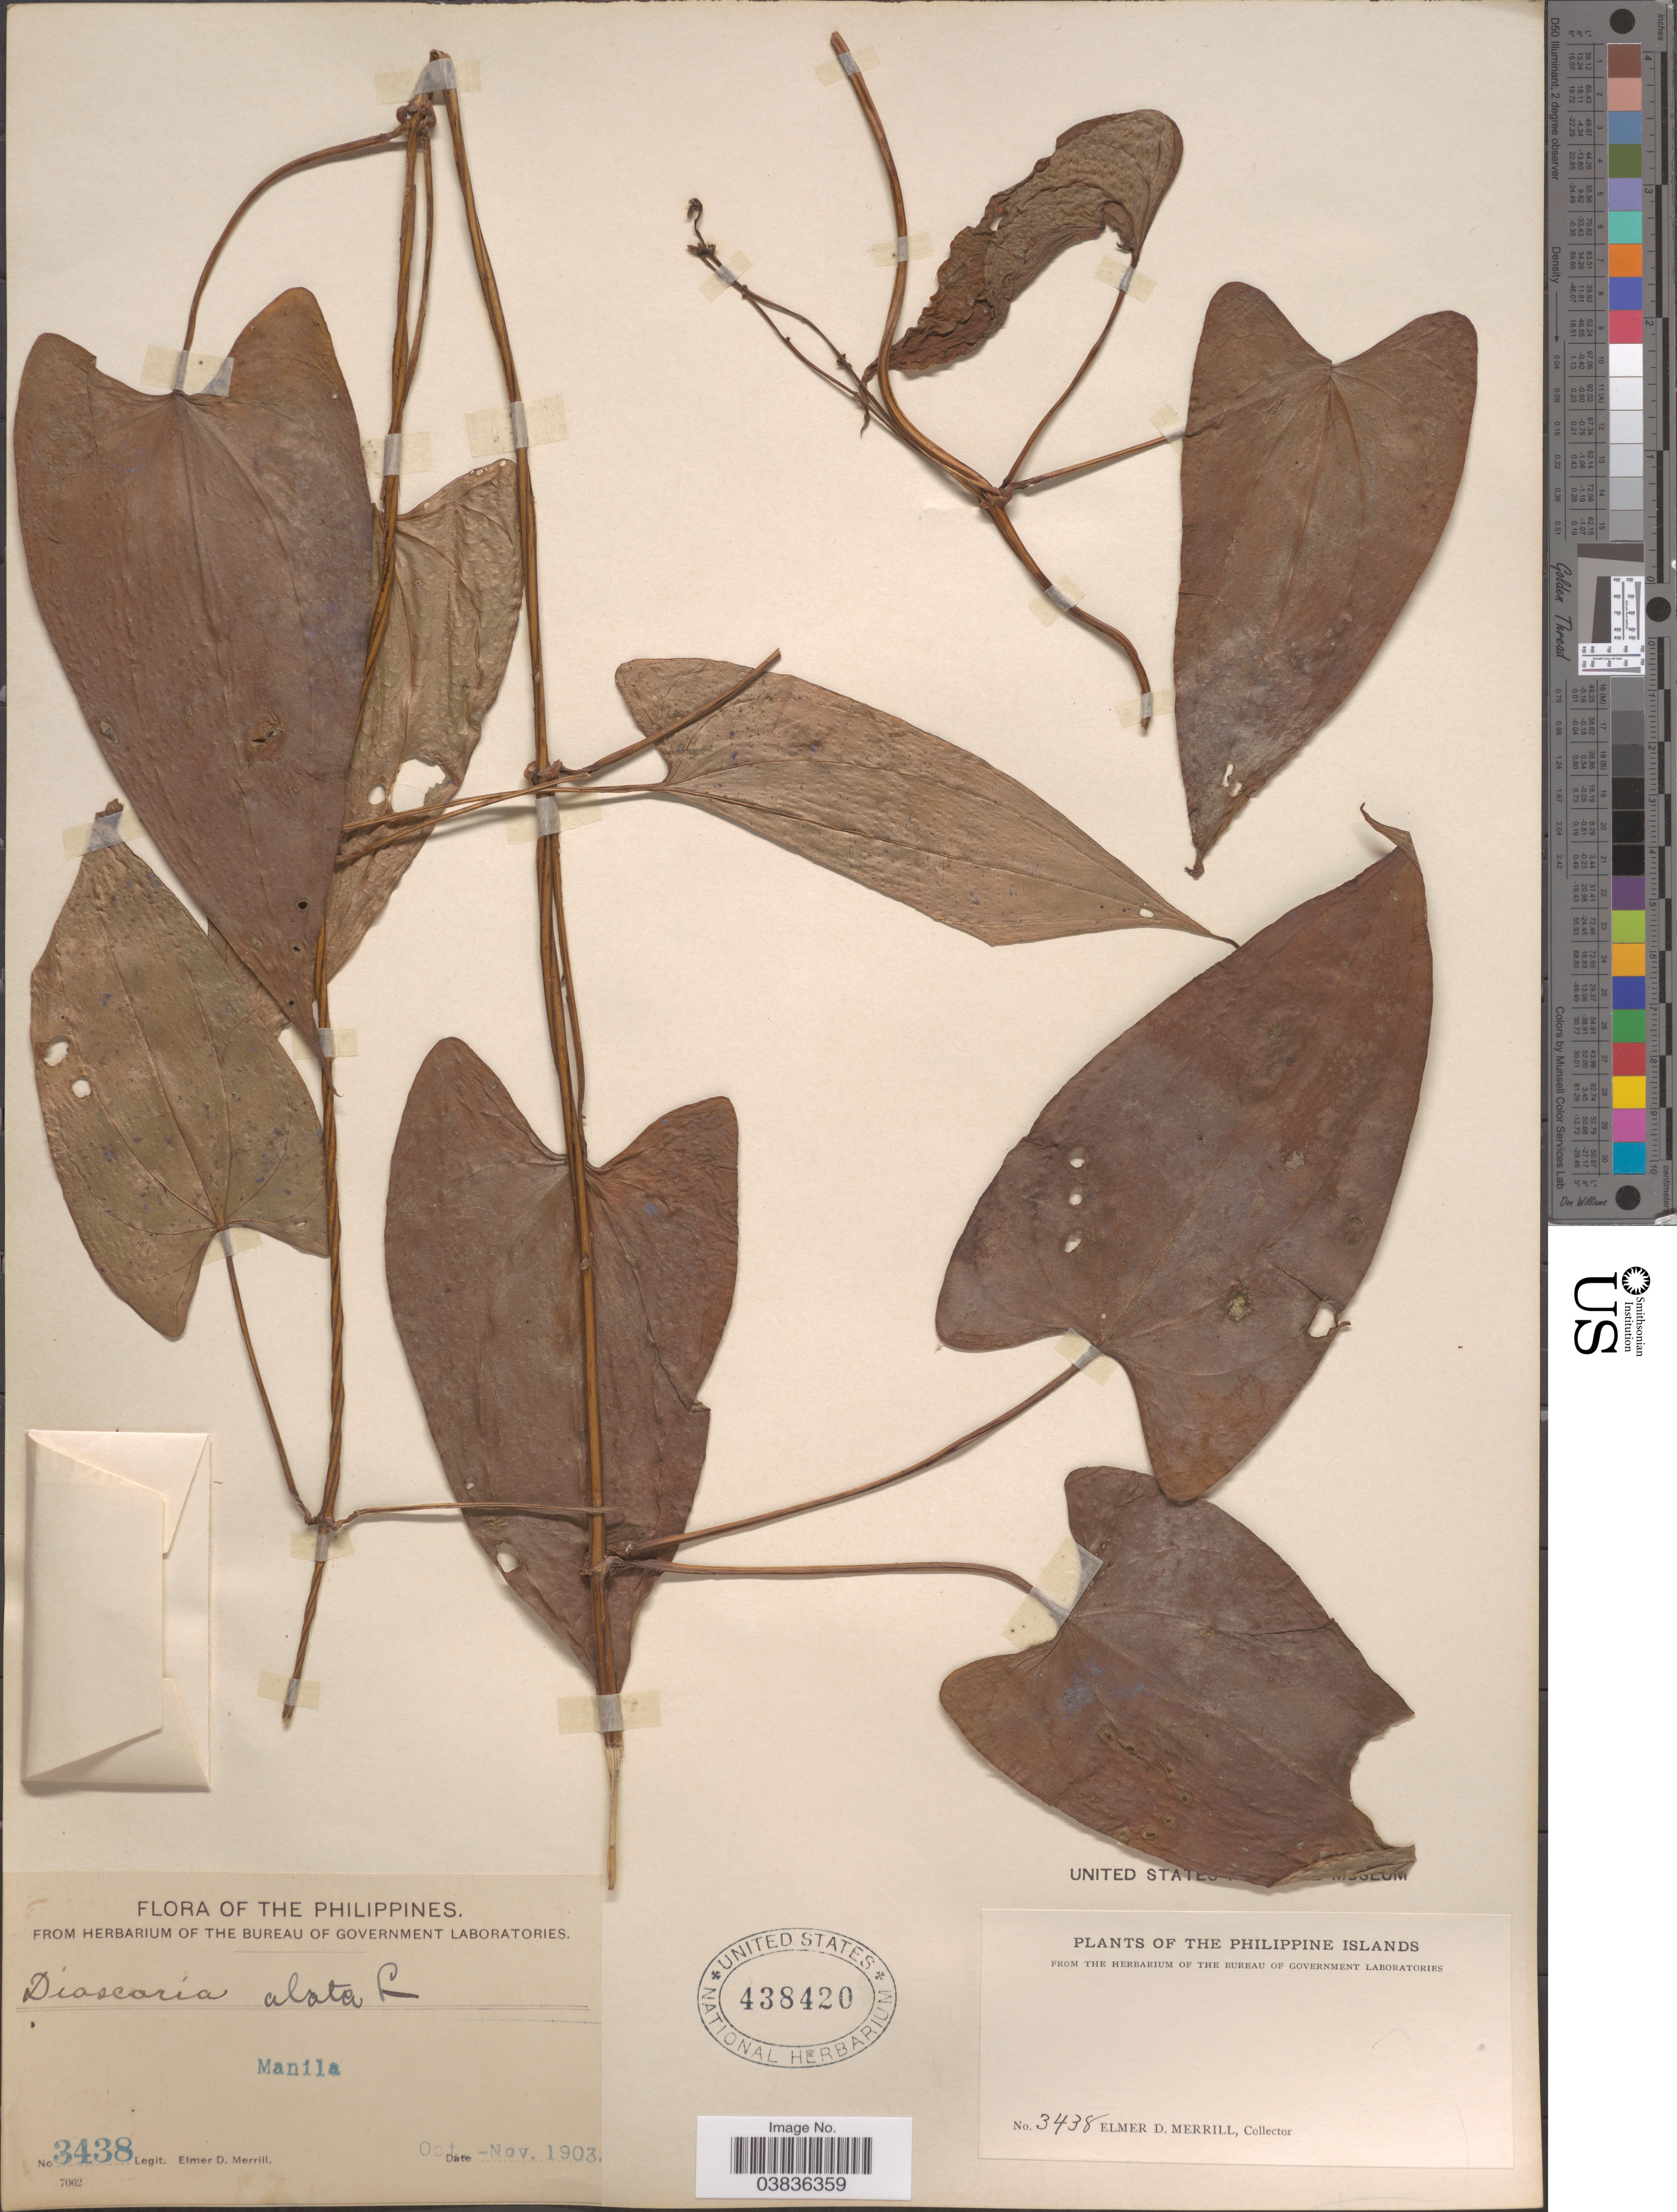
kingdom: Plantae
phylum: Tracheophyta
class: Liliopsida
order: Dioscoreales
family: Dioscoreaceae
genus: Dioscorea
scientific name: Dioscorea alata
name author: L.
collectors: E. D. Merrill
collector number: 3438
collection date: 1903-10/1903-11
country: Philippines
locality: Philippine Islands. Manila.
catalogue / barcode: US 438420